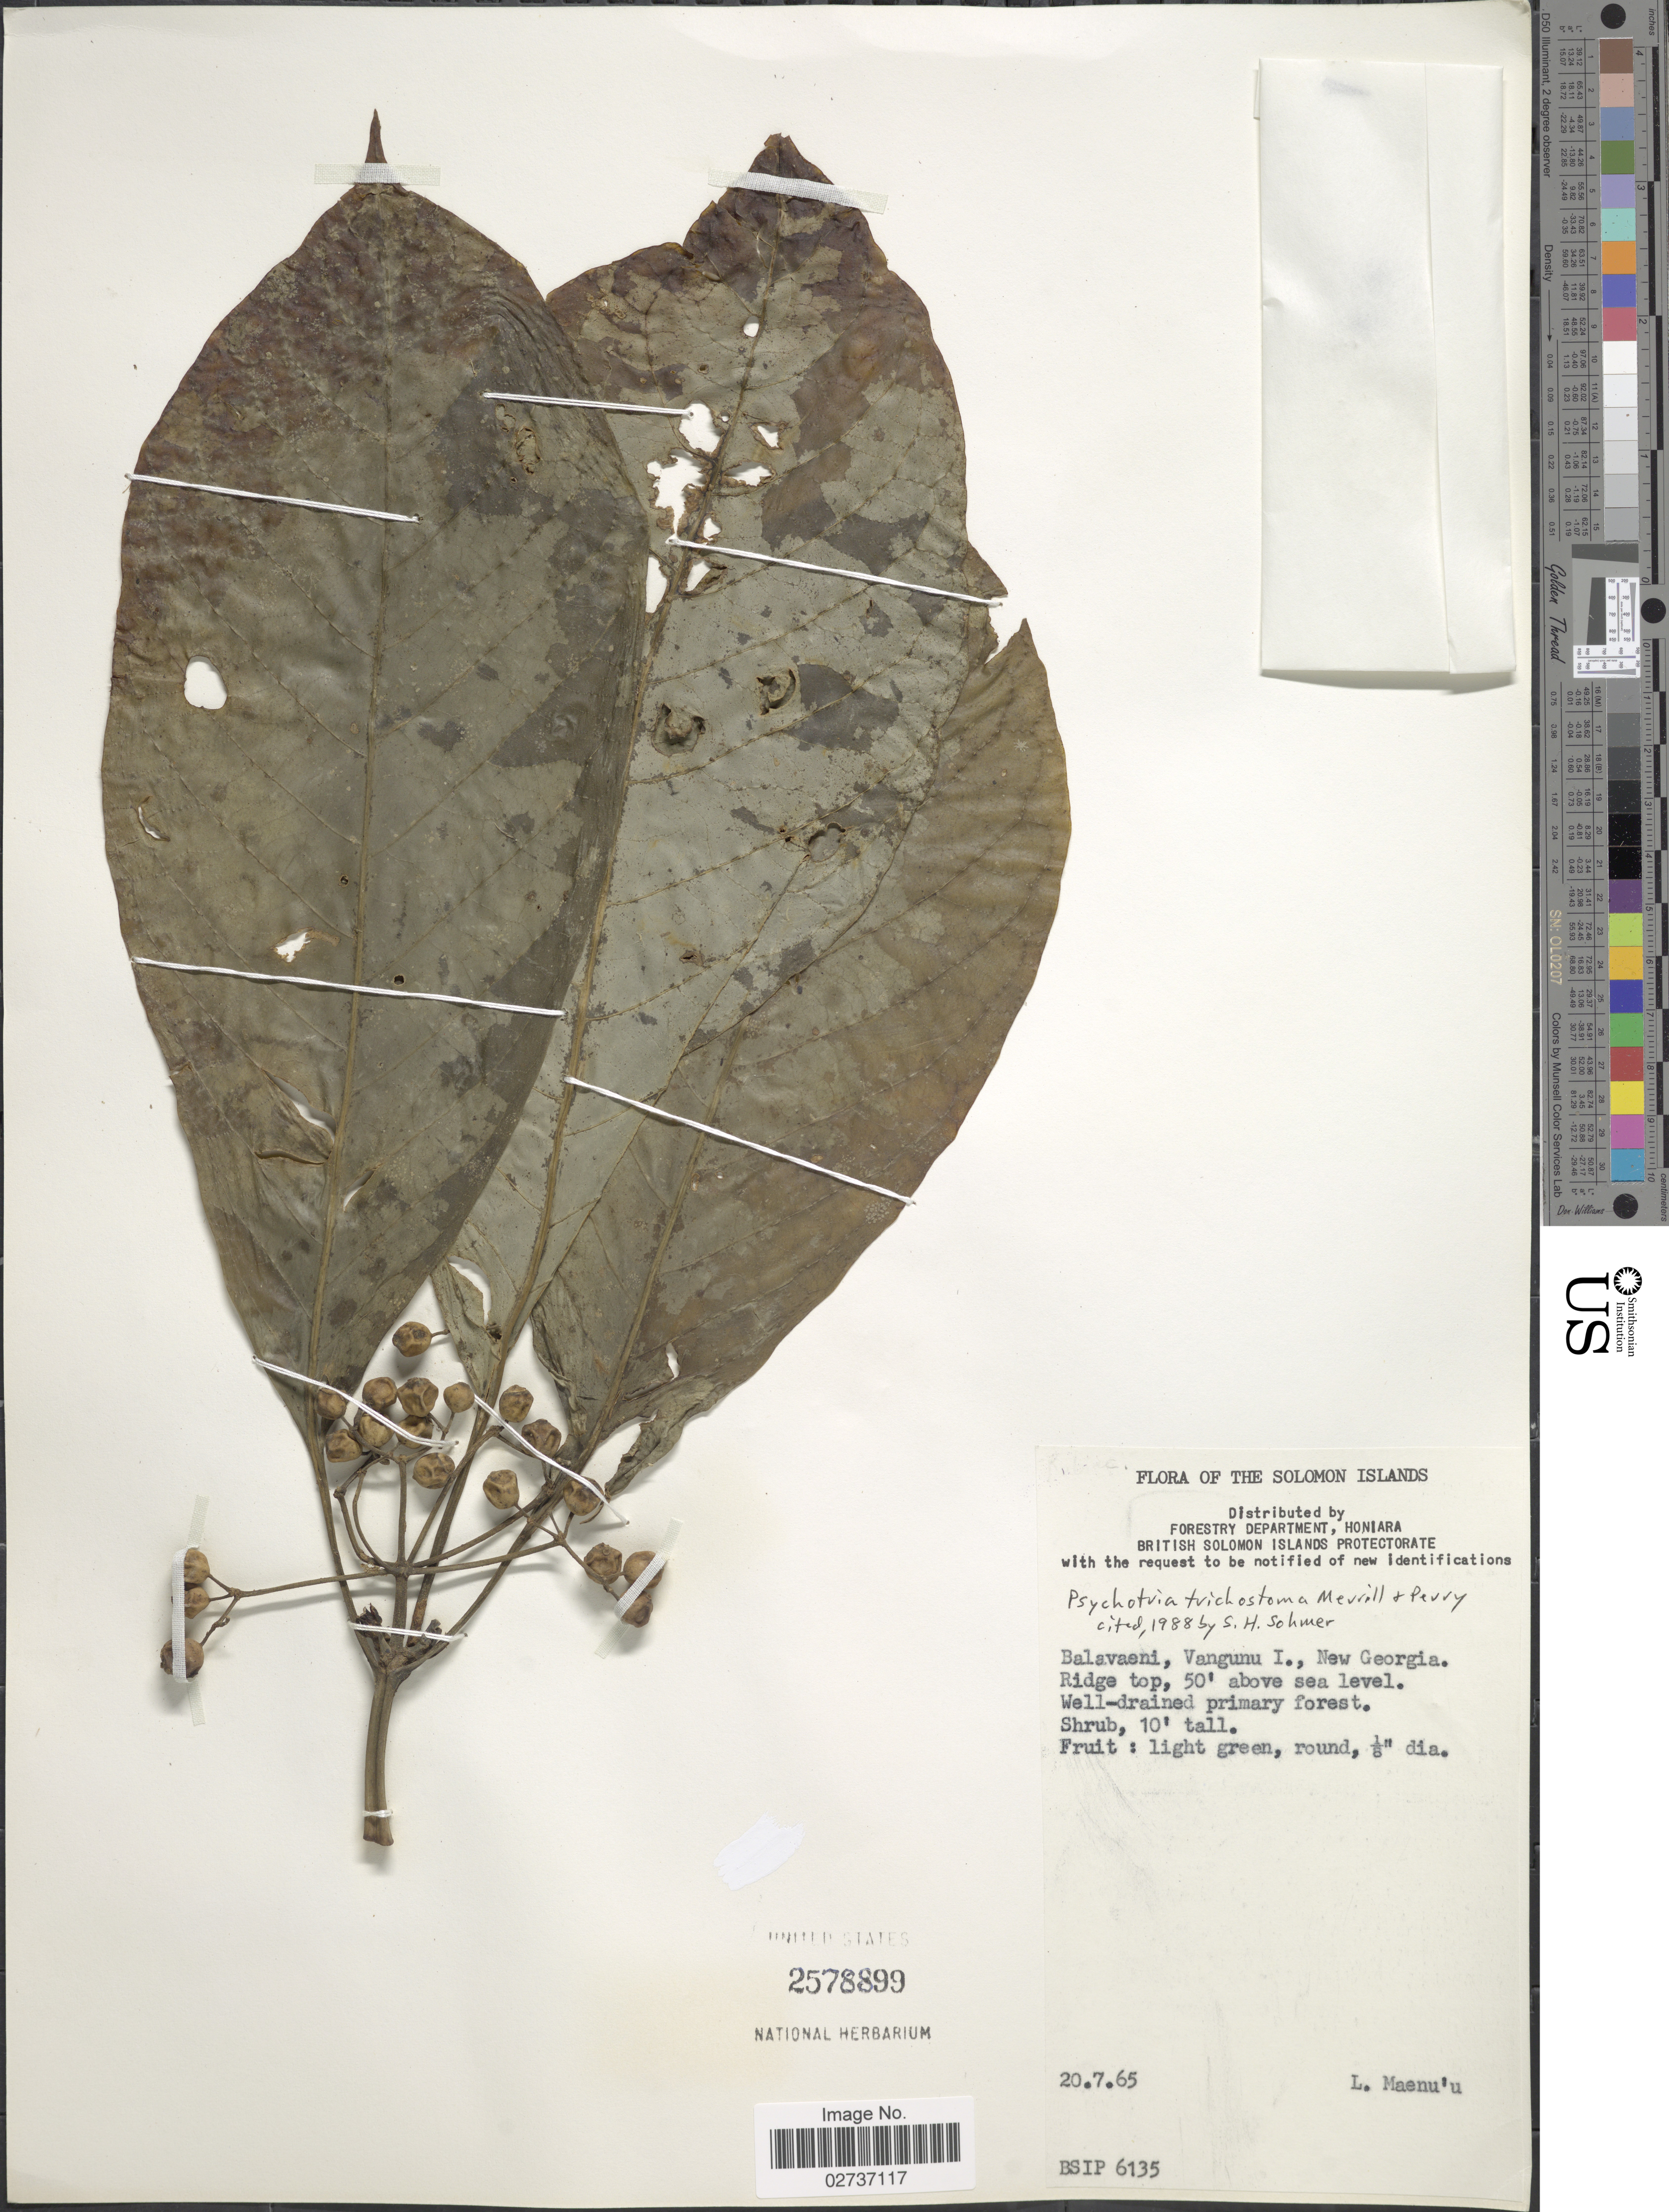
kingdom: Plantae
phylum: Tracheophyta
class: Magnoliopsida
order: Gentianales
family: Rubiaceae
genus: Psychotria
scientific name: Psychotria trichostoma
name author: Merr. & L.M. Perry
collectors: L. Maenu'u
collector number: BSIP6135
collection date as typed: Transcribed d/m/y: 20/7/65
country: Solomon Islands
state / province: Solomon Islands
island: New Georgia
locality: Balavaeni, Vangunu I., New Georgia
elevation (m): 15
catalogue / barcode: US 2578899